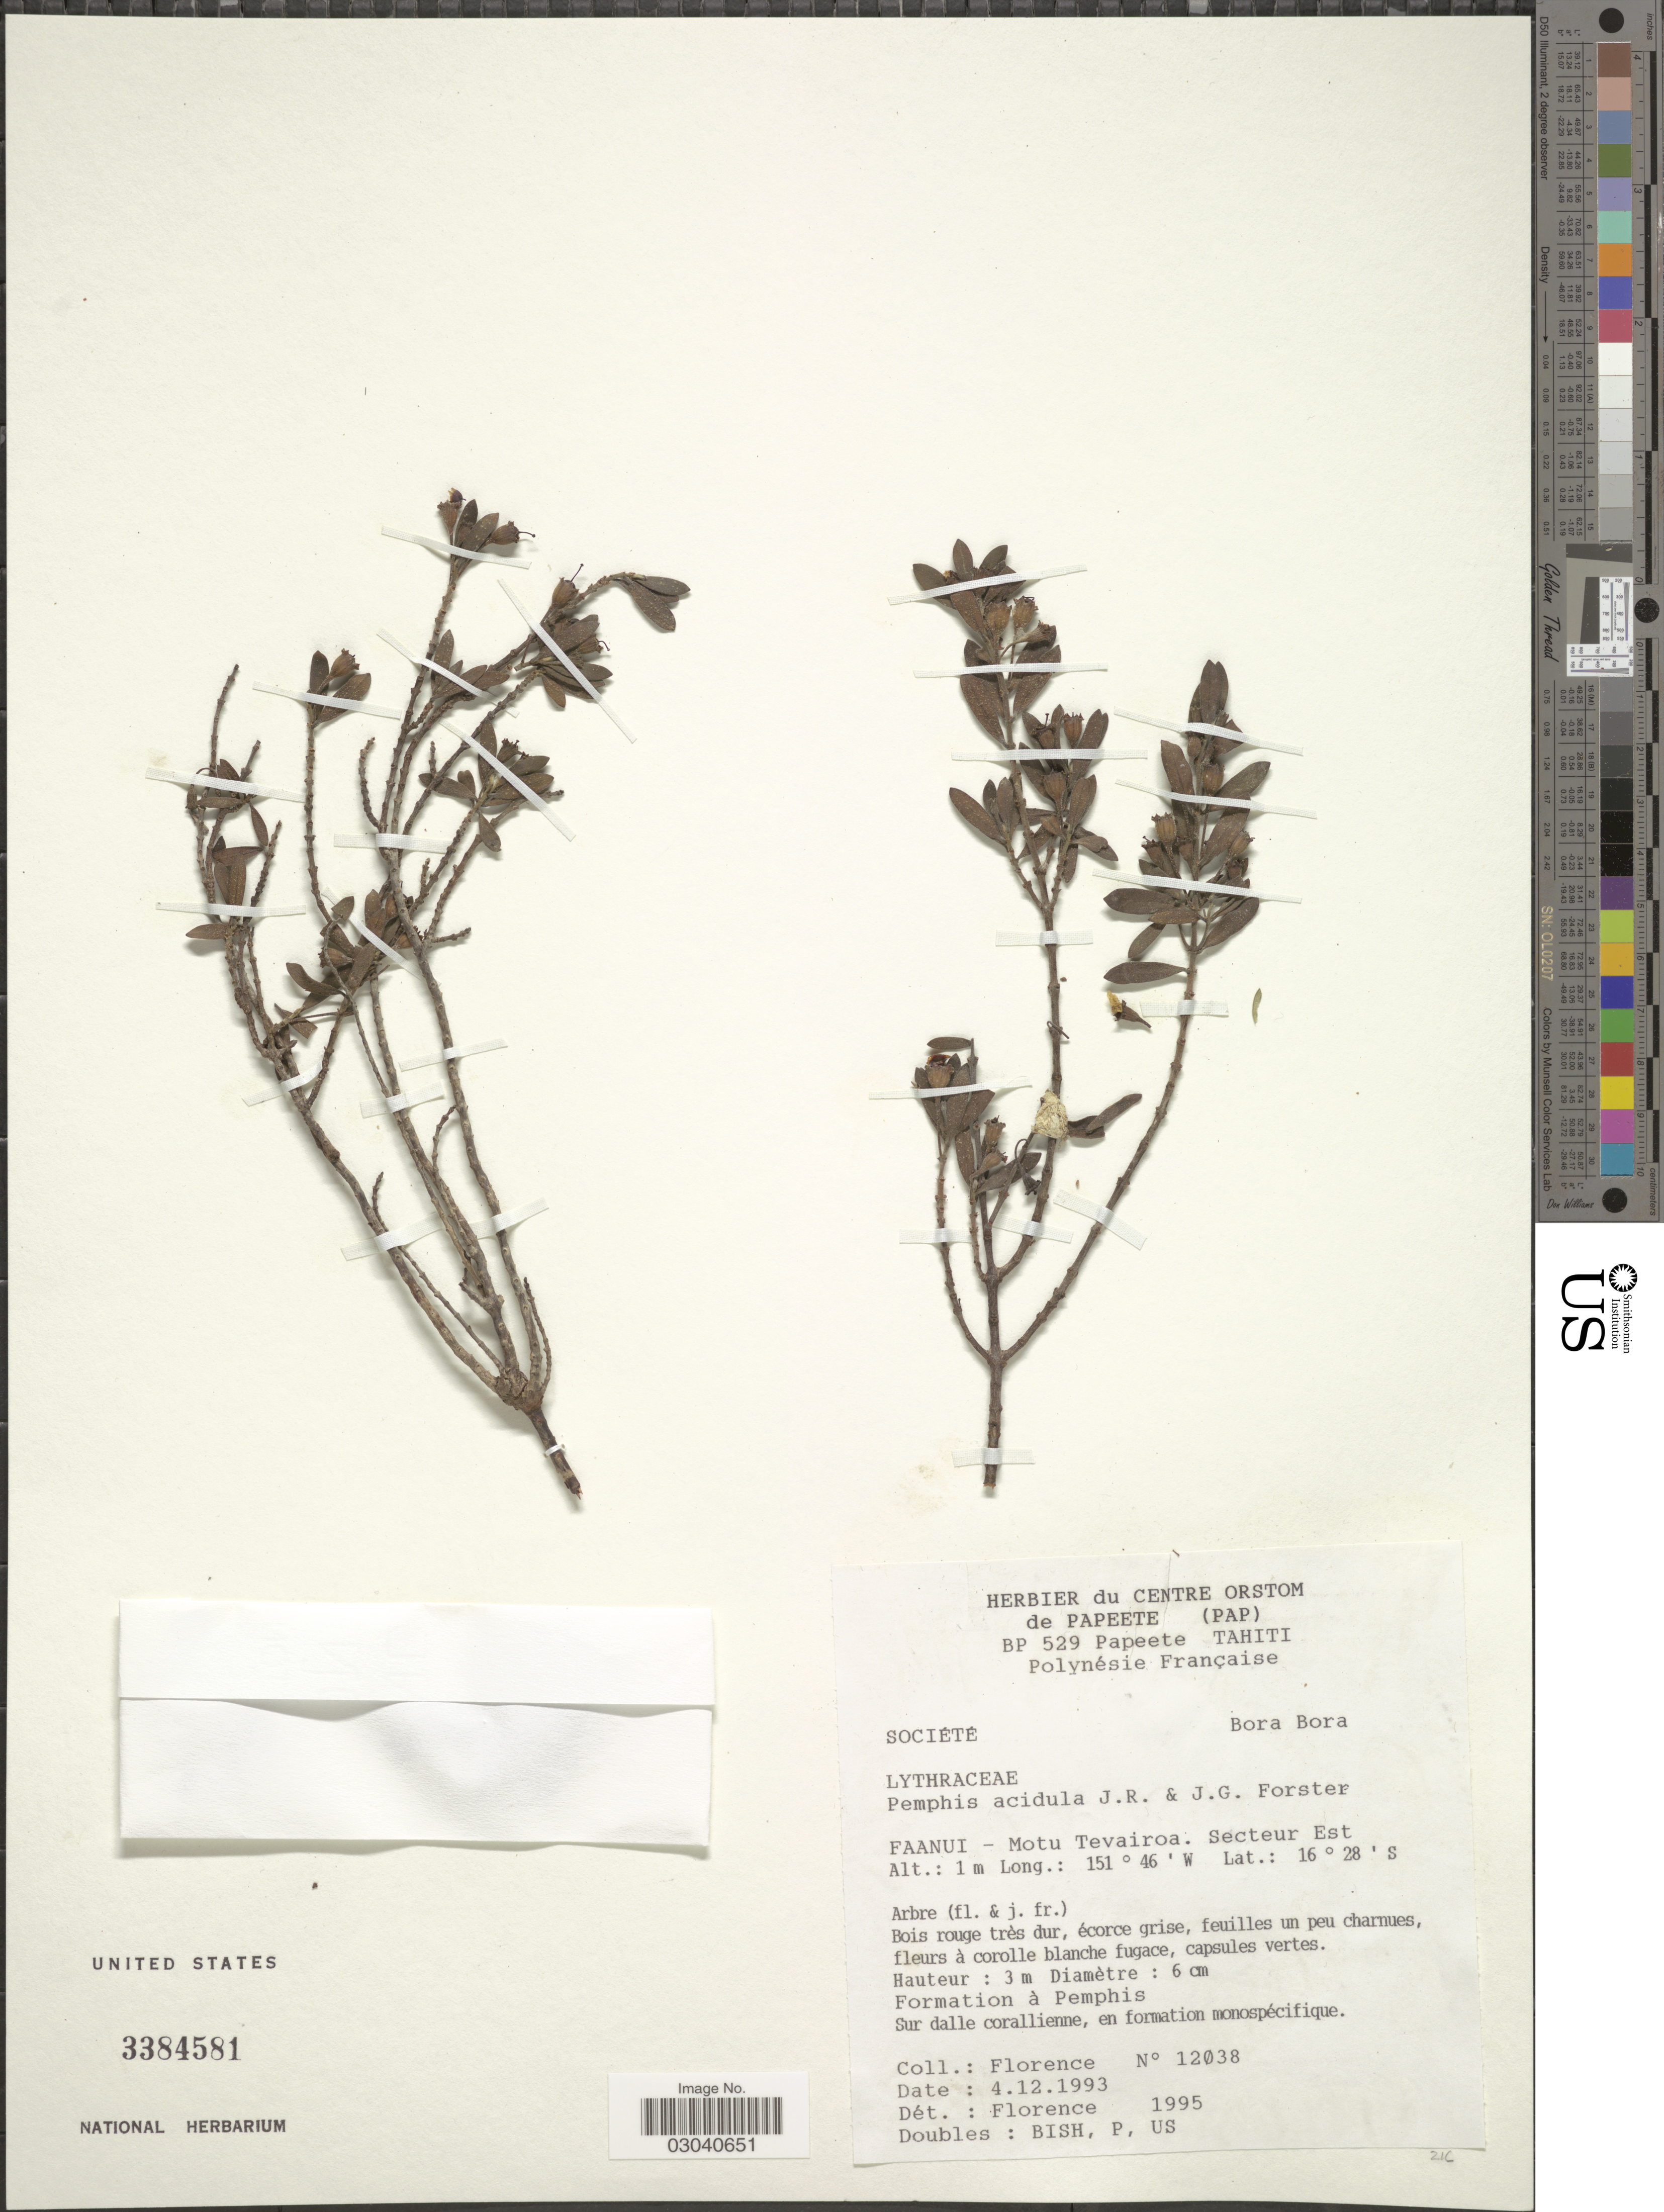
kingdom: Plantae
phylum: Tracheophyta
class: Magnoliopsida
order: Myrtales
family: Lythraceae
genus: Pemphis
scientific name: Pemphis acidula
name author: J.R. Forst. & G. Forst.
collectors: -. Florence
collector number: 12038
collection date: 1993-12-04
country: French Polynesia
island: Bora Bora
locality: Sociéte. Bora Bora. Faanui - Motu Tevairoa. Secteur Est.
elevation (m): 1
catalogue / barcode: US 3384581